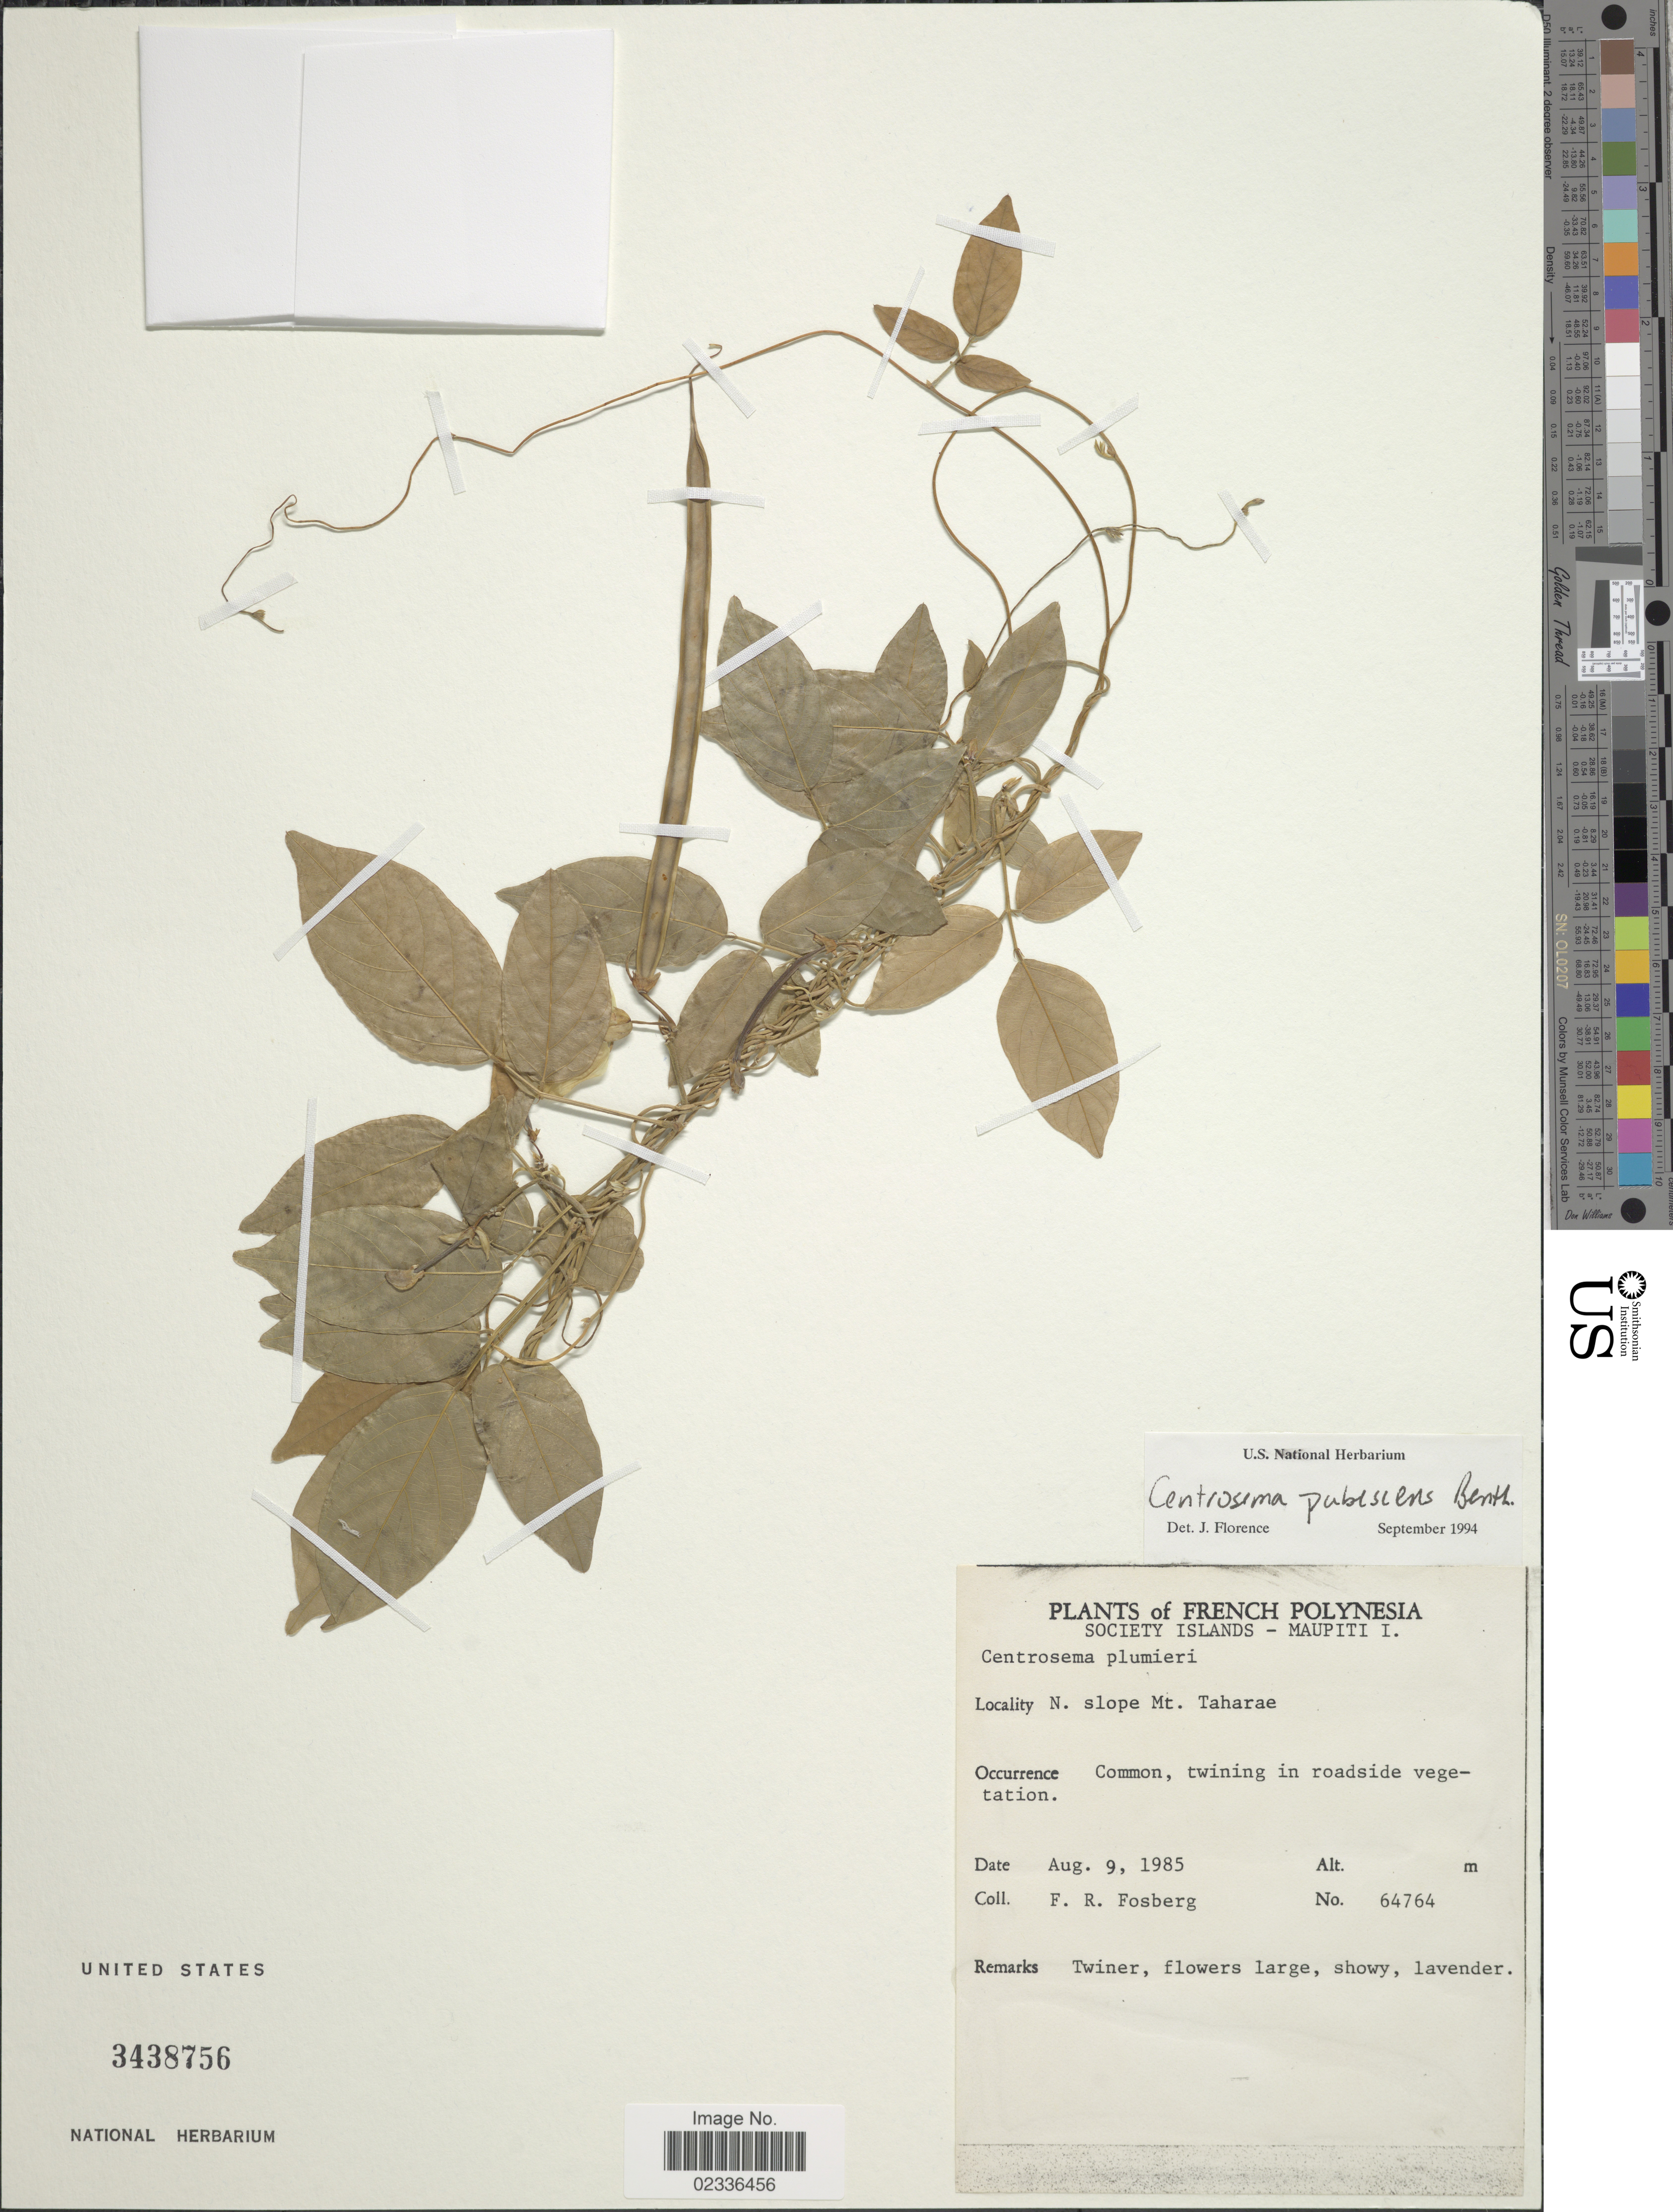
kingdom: Plantae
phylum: Tracheophyta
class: Magnoliopsida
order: Fabales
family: Fabaceae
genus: Centrosema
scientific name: Centrosema pubescens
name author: Benth.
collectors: F. R. Fosberg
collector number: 64764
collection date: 1985-08-09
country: French Polynesia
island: Maupiti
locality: Society Islands - Maupiti I., N. slope Mt. Taharae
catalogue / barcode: US 3438756